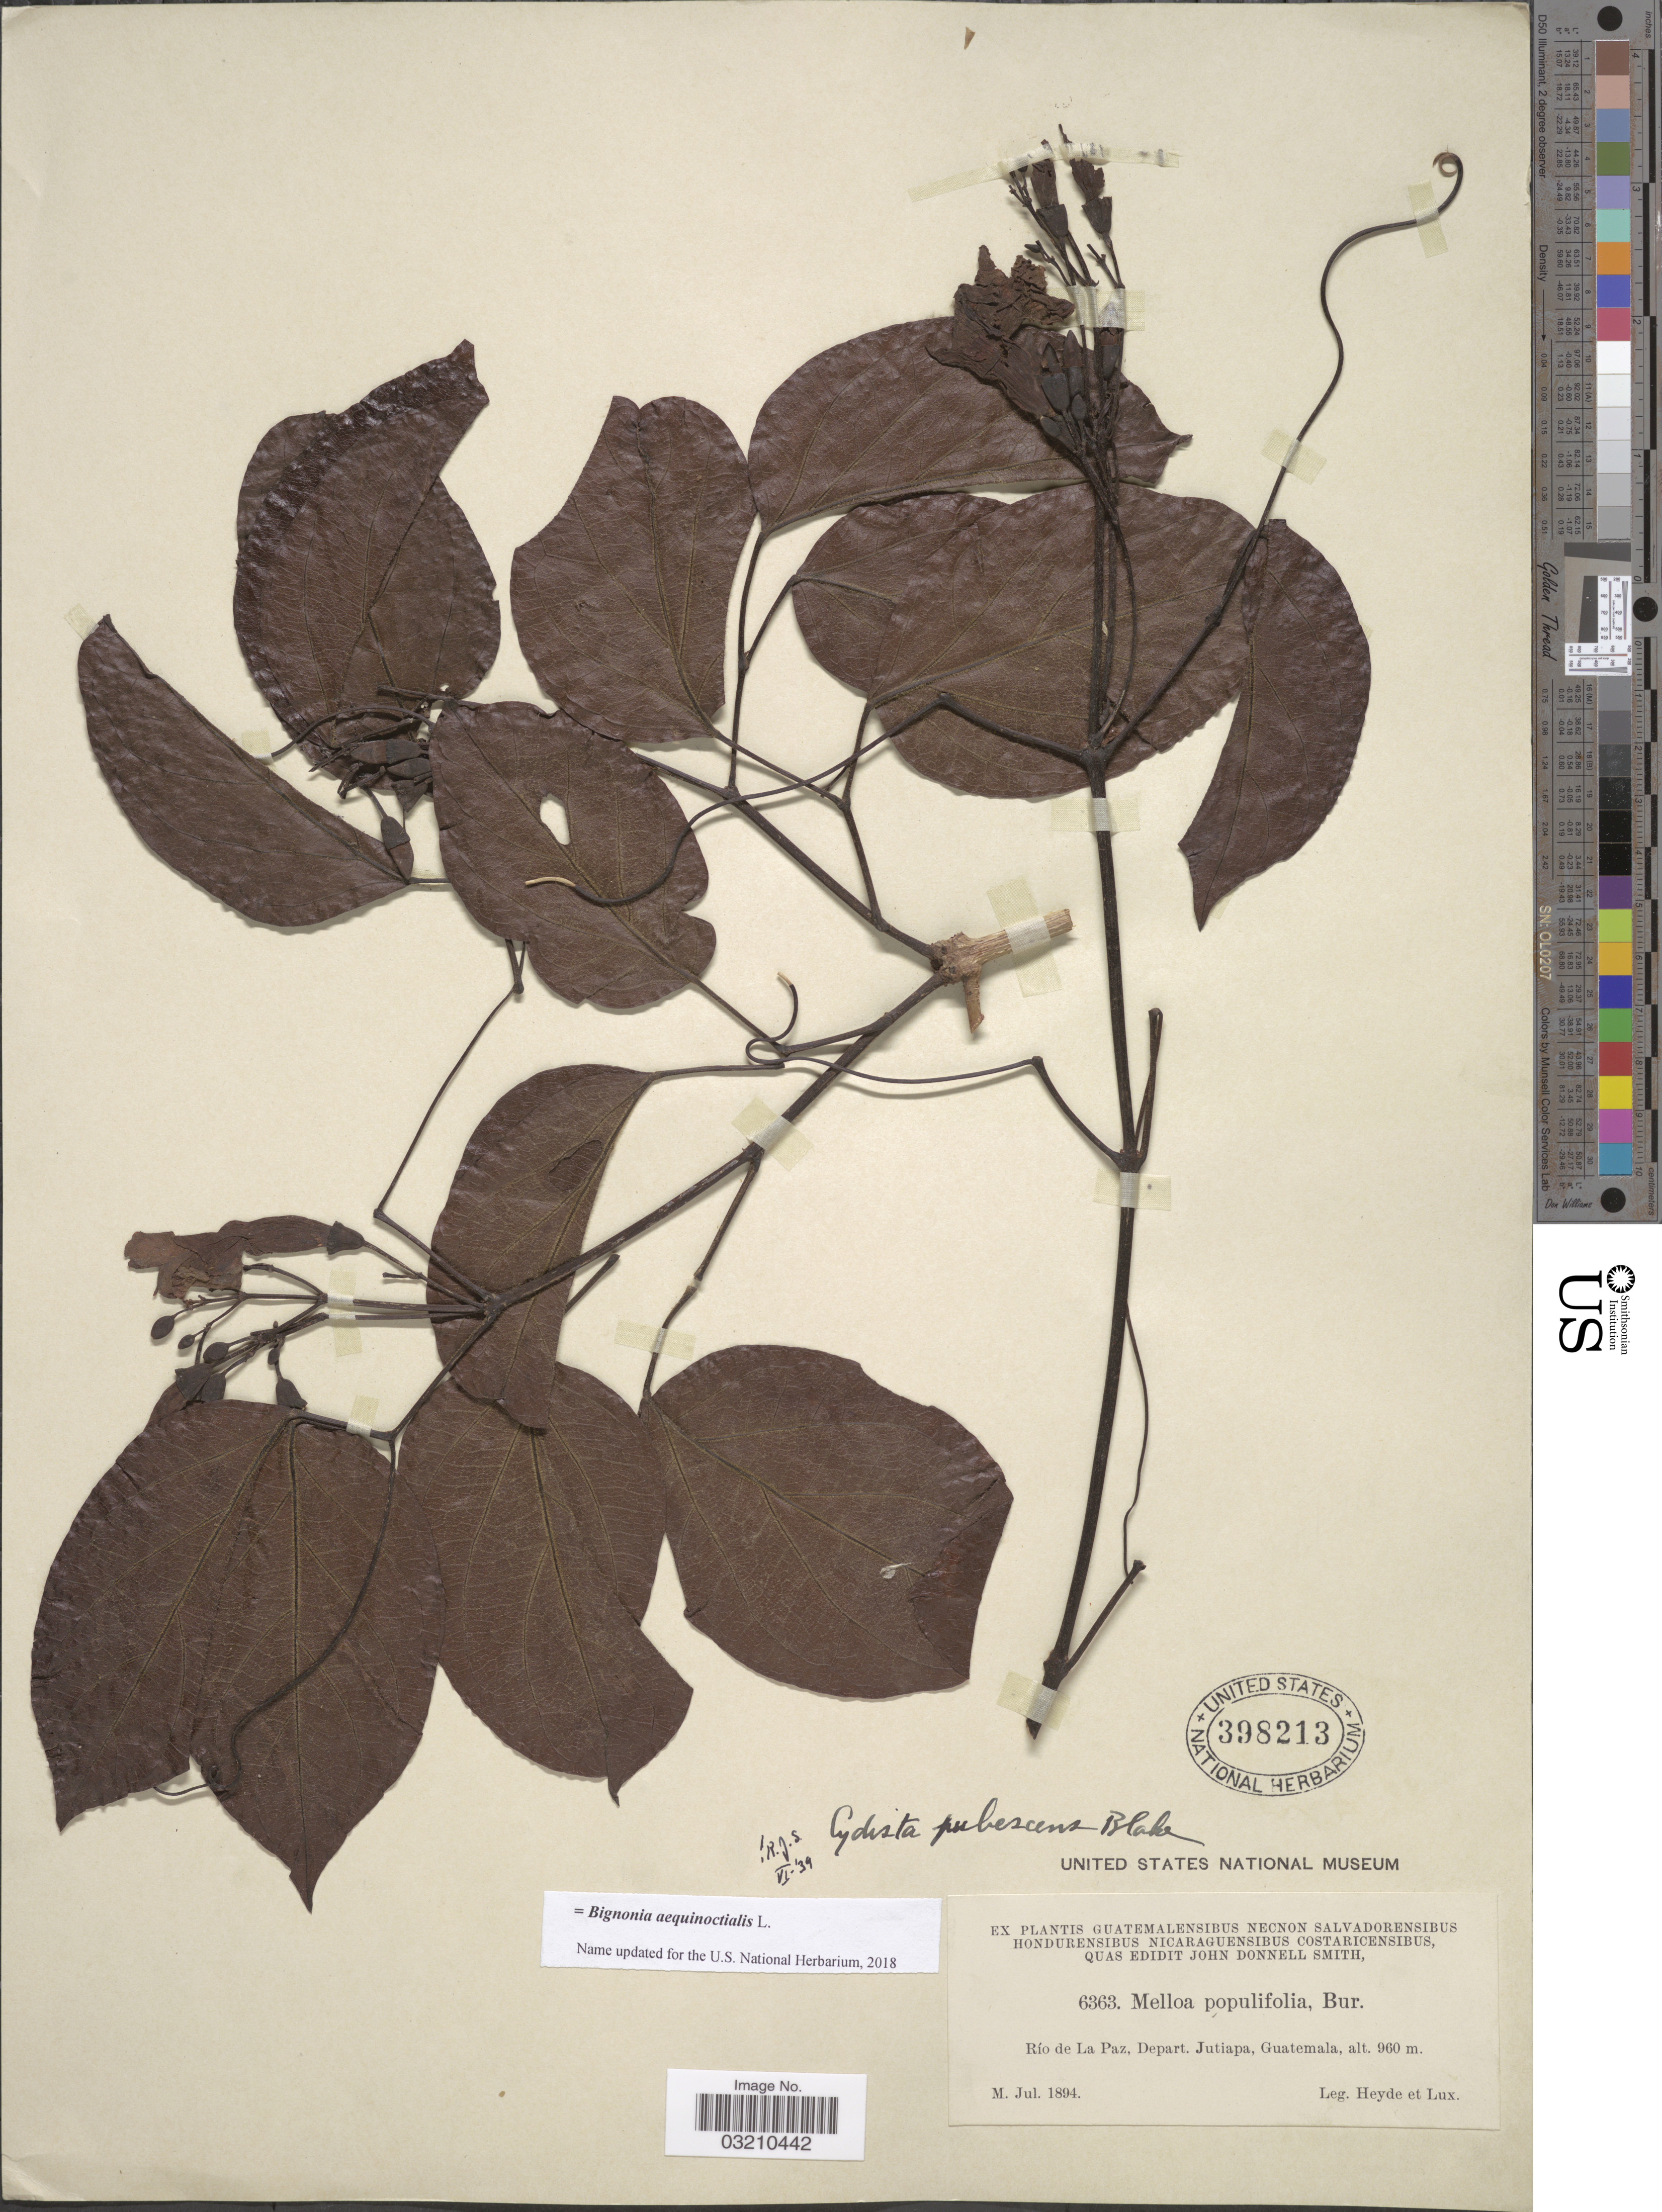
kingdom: Plantae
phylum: Tracheophyta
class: Magnoliopsida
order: Lamiales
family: Bignoniaceae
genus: Bignonia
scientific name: Bignonia aequinoctialis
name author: L.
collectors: Heyde & Lux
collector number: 6363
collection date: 1894-07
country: Guatemala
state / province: Jutiapa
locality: Río de La Paz, Depart. Jutiapa.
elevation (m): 960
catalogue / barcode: US 398213